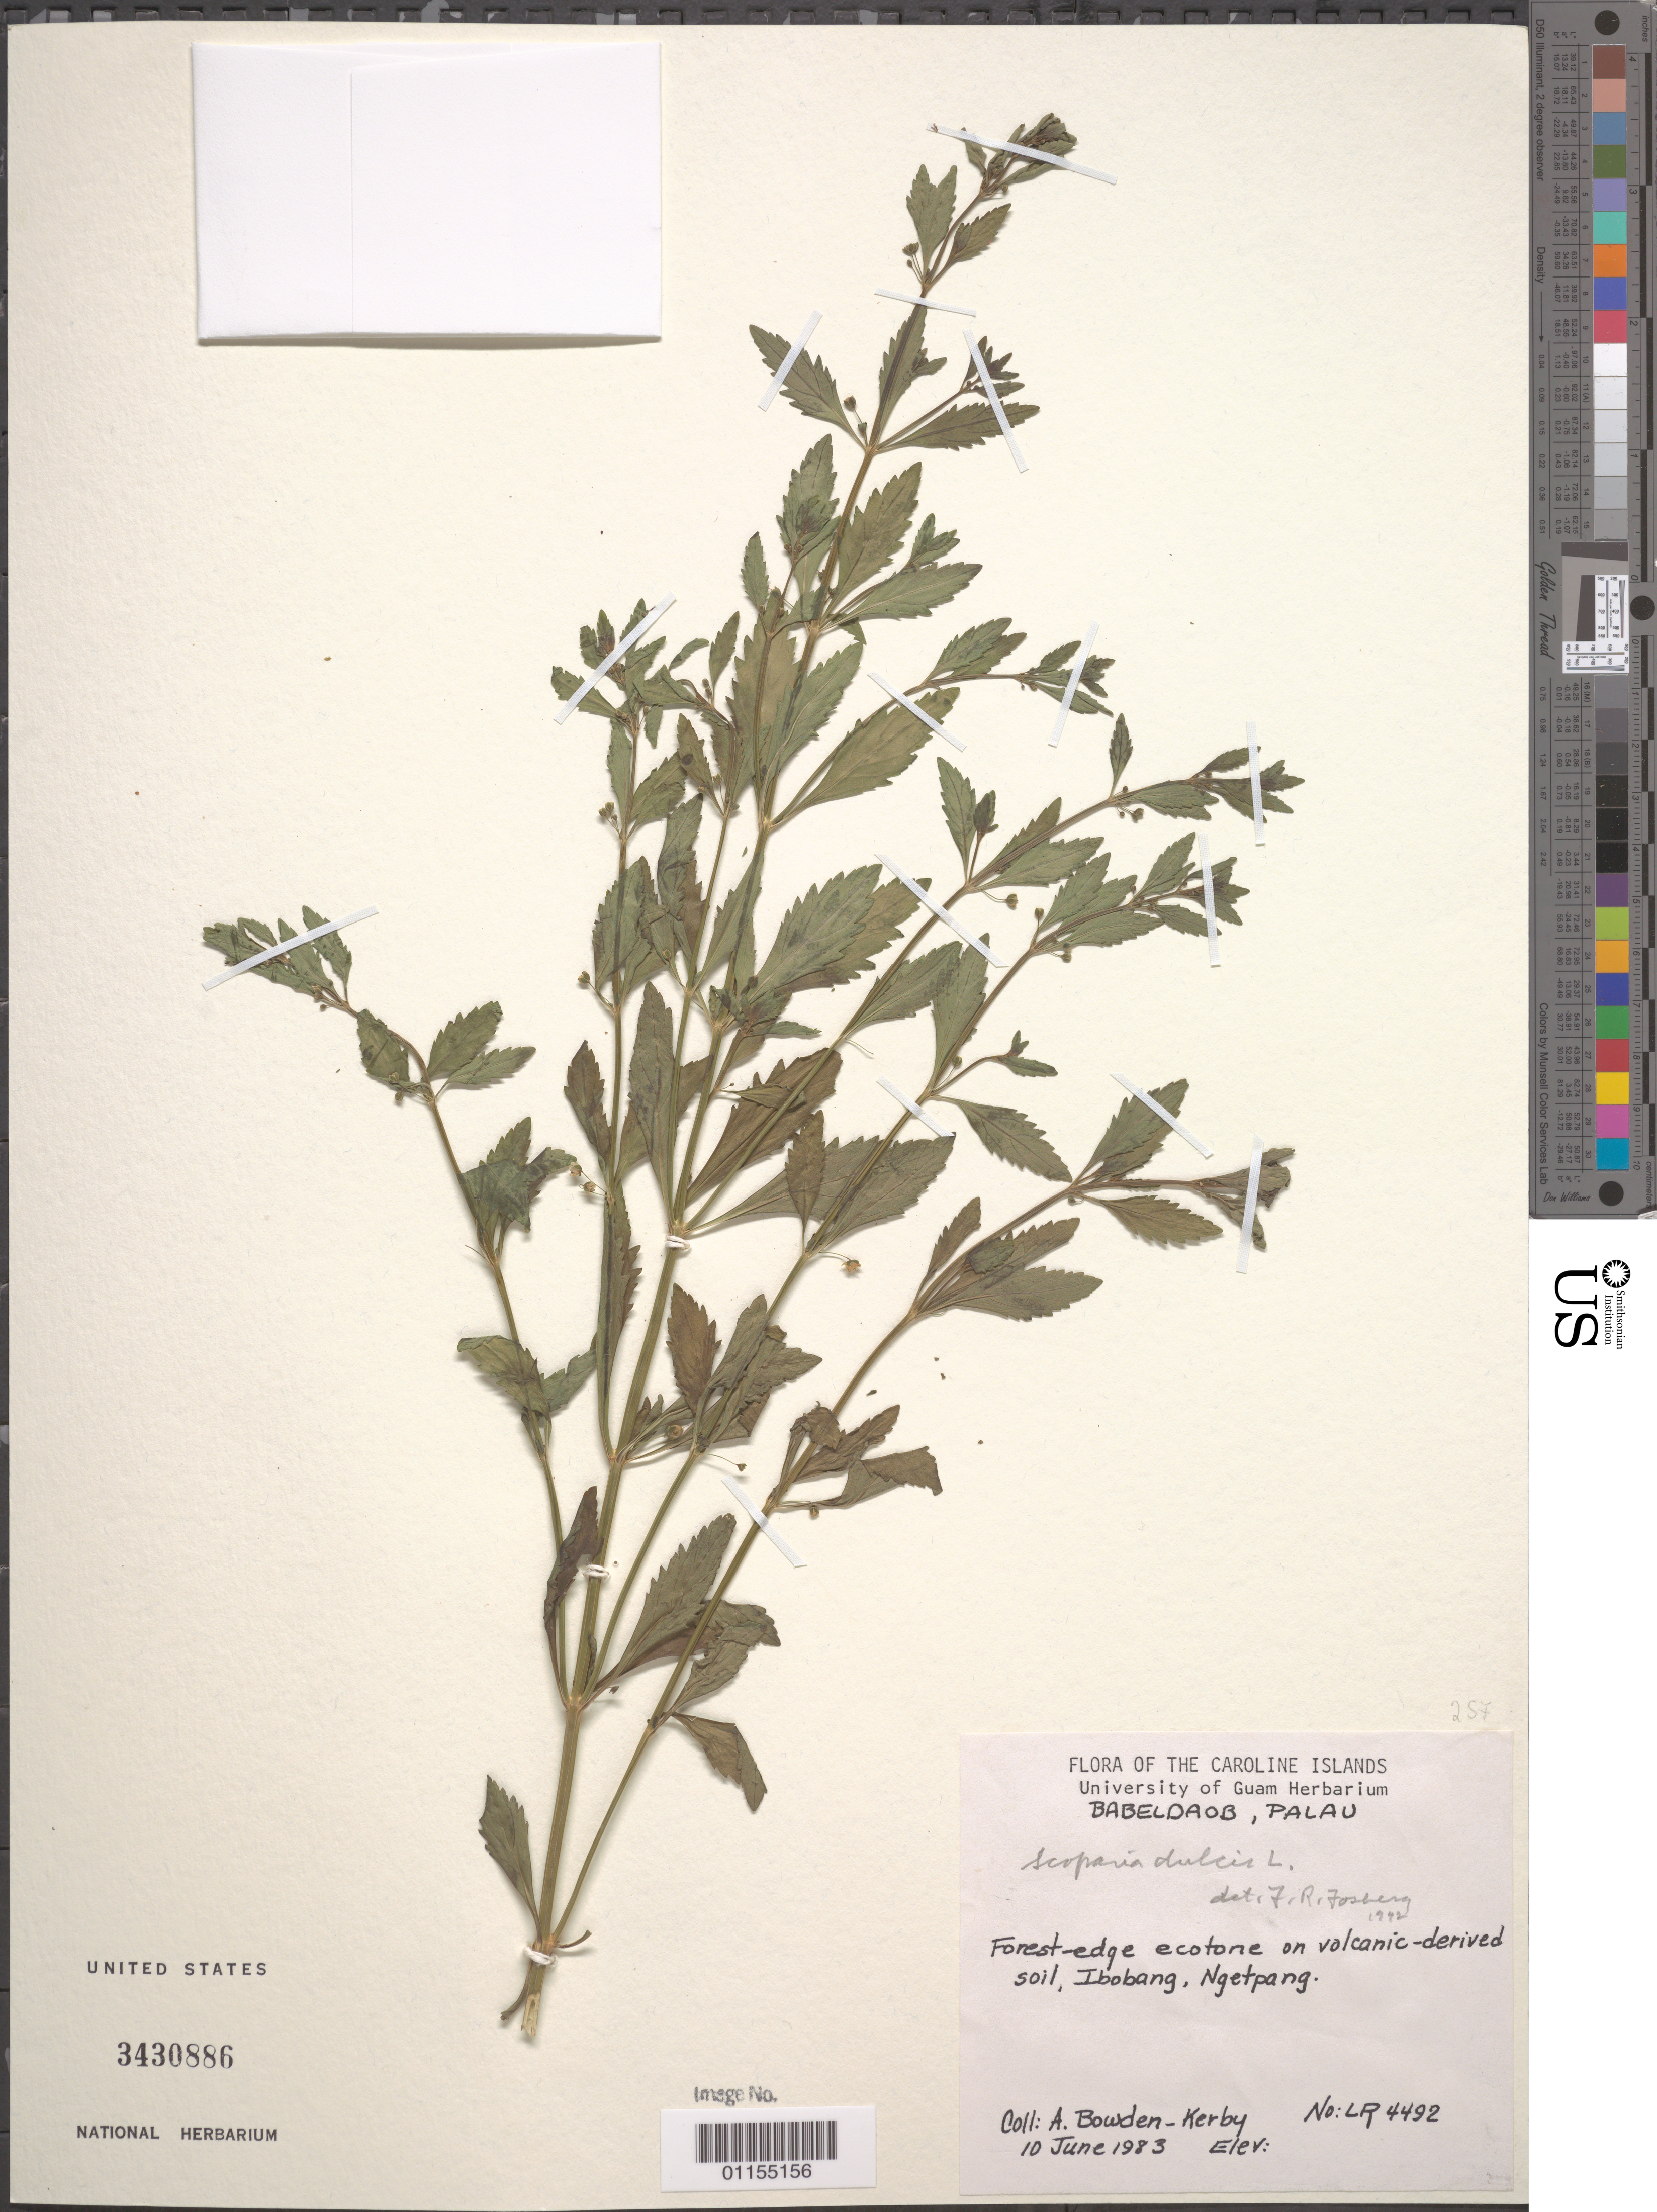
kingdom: Plantae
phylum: Tracheophyta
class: Magnoliopsida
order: Lamiales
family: Plantaginaceae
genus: Scoparia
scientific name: Scoparia dulcis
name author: L.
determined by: Fosberg, F. R.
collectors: A. Bowden-Kerby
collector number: LR4492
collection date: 1983-06-10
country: Palau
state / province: Ngatpang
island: Babeldaob [Babelthuap]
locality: Ibobang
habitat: forest edge ecotome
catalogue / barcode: US 3430886